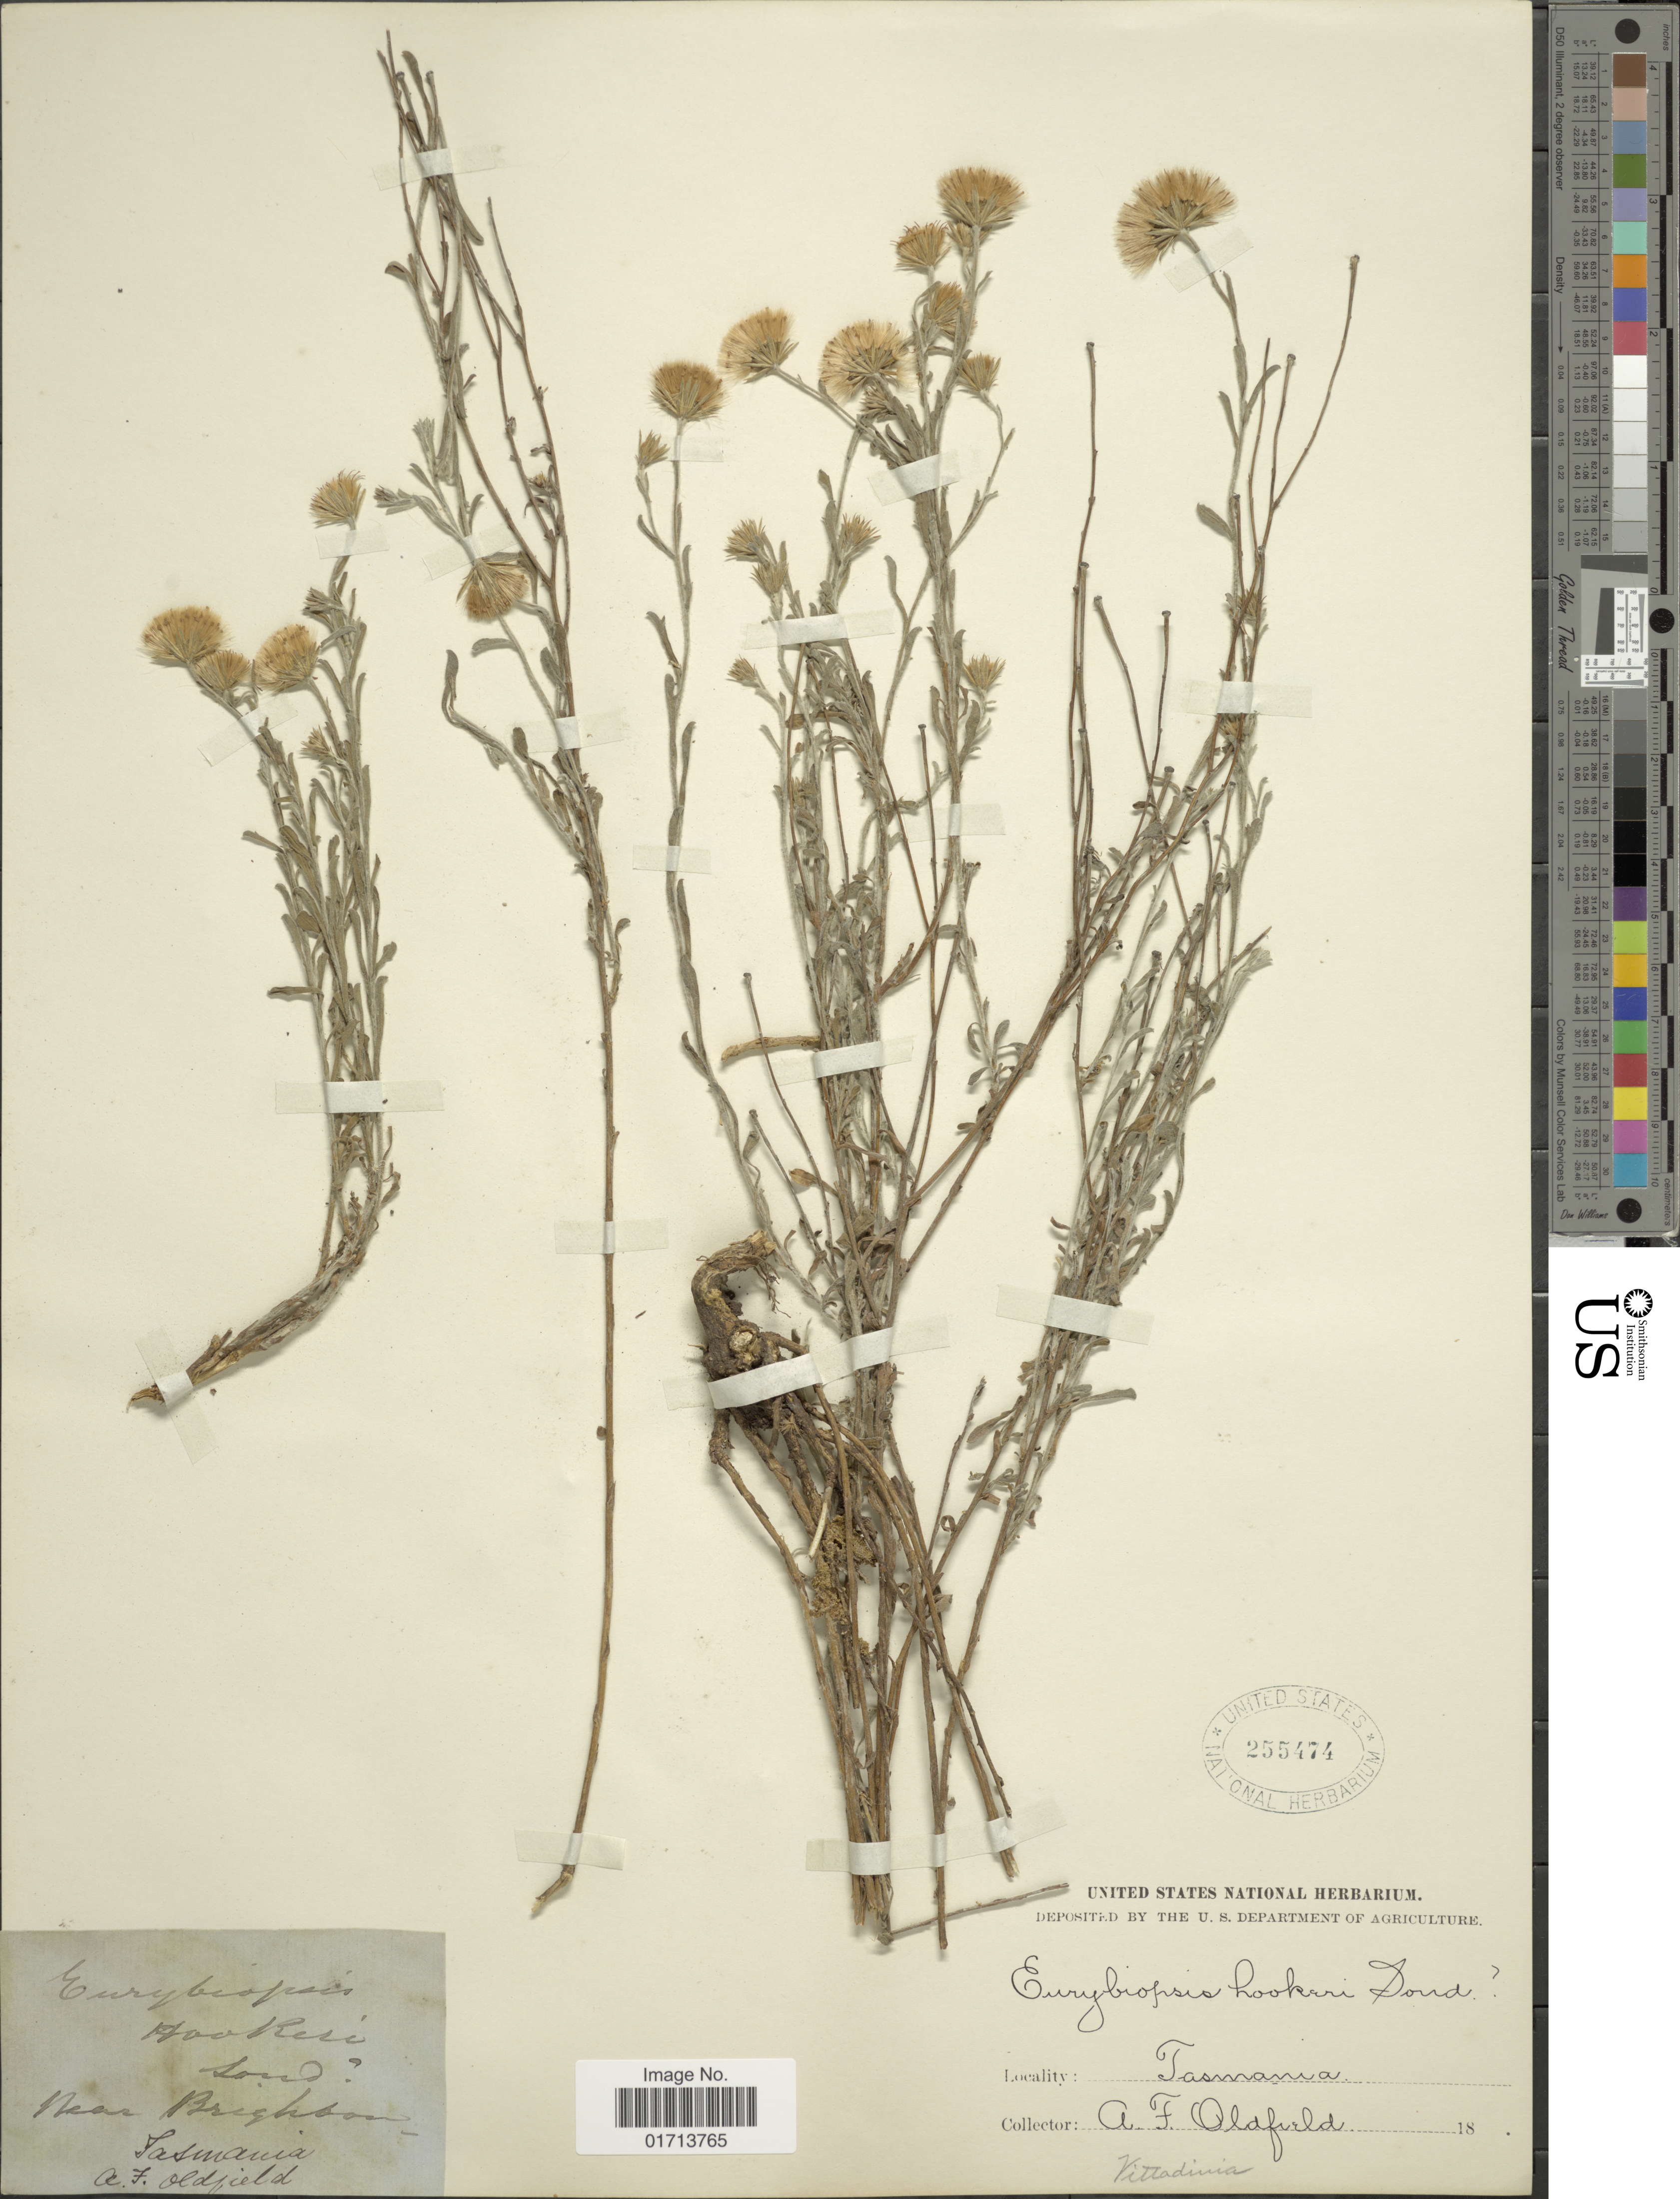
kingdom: Plantae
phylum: Tracheophyta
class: Magnoliopsida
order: Asterales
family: Asteraceae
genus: Vittadinia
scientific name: Vittadinia gracilis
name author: (Hook. f.) N.T. Burb.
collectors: A. Oldfield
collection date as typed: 18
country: Australia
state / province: Tasmania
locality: Near Brighton,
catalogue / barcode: US 255474